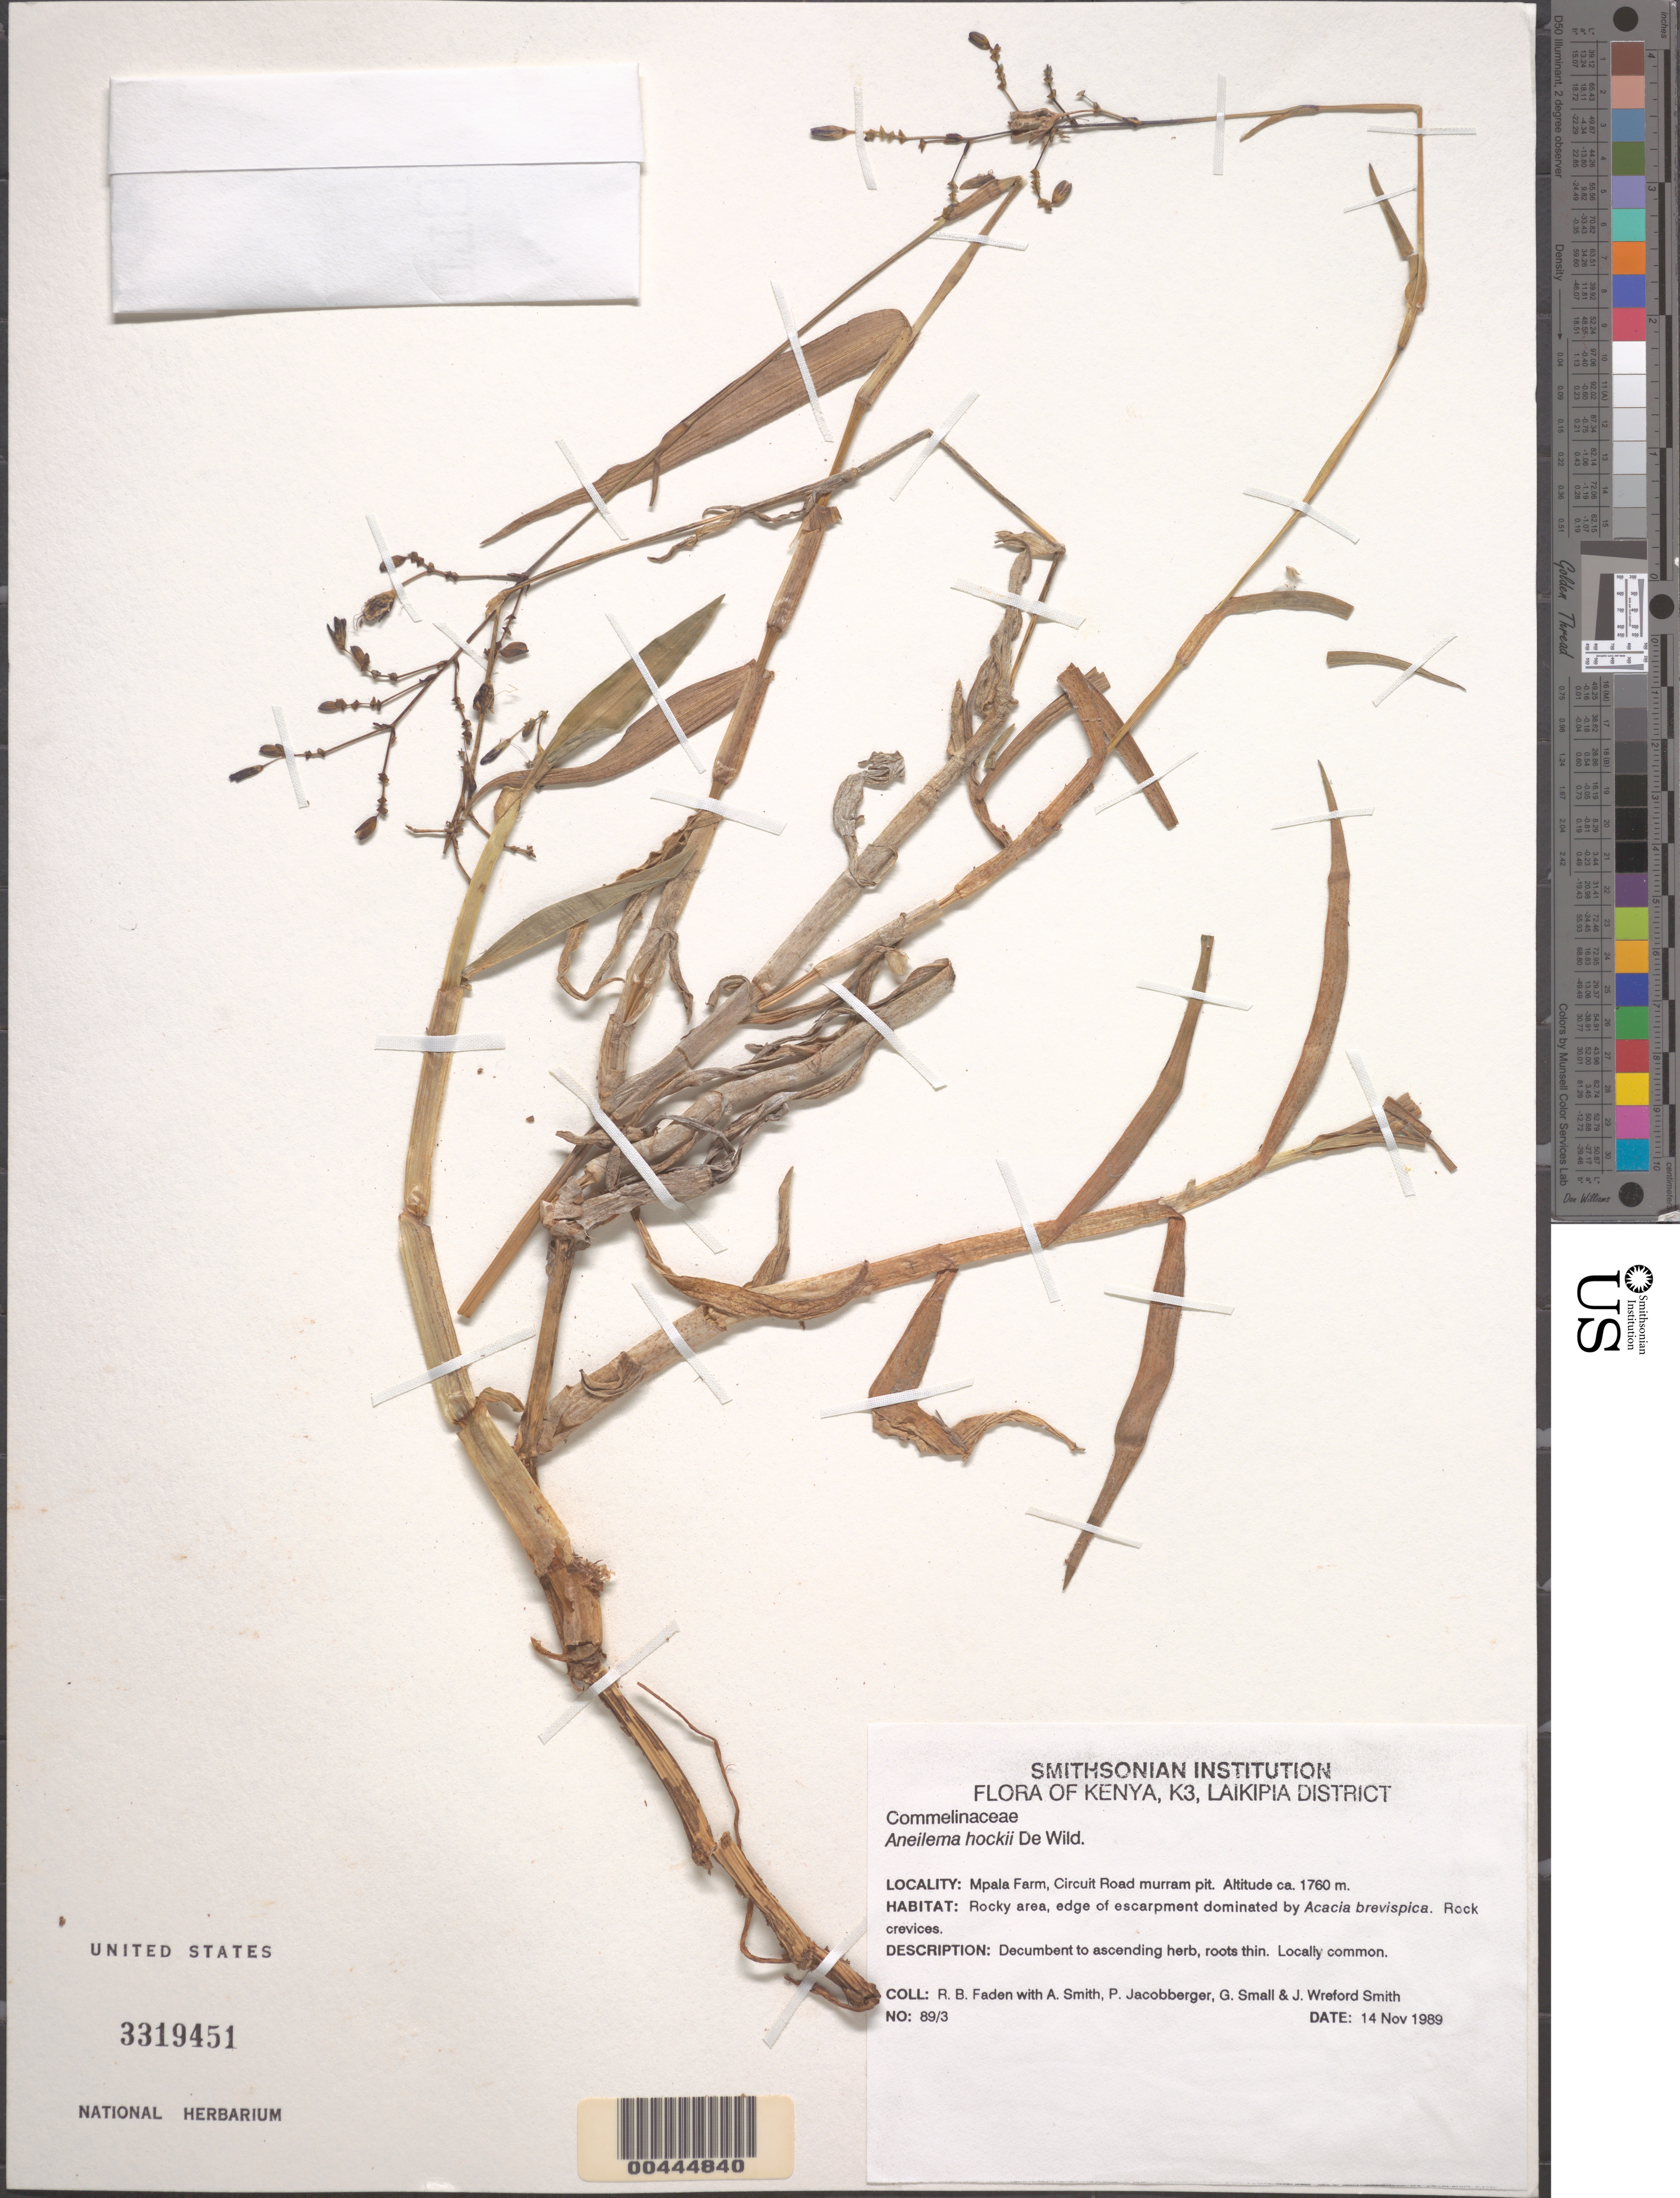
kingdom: Plantae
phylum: Tracheophyta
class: Liliopsida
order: Commelinales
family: Commelinaceae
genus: Aneilema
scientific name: Aneilema hockii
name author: De Wild.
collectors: R. B. Faden, A. Smith, P. Jacobberger, G. Small & J. W. Smith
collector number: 89/3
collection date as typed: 14 Nov 1989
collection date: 1989-11-14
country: Kenya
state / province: Laikipia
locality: Mpala farm, circuit road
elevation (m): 1760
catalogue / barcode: US 3319451